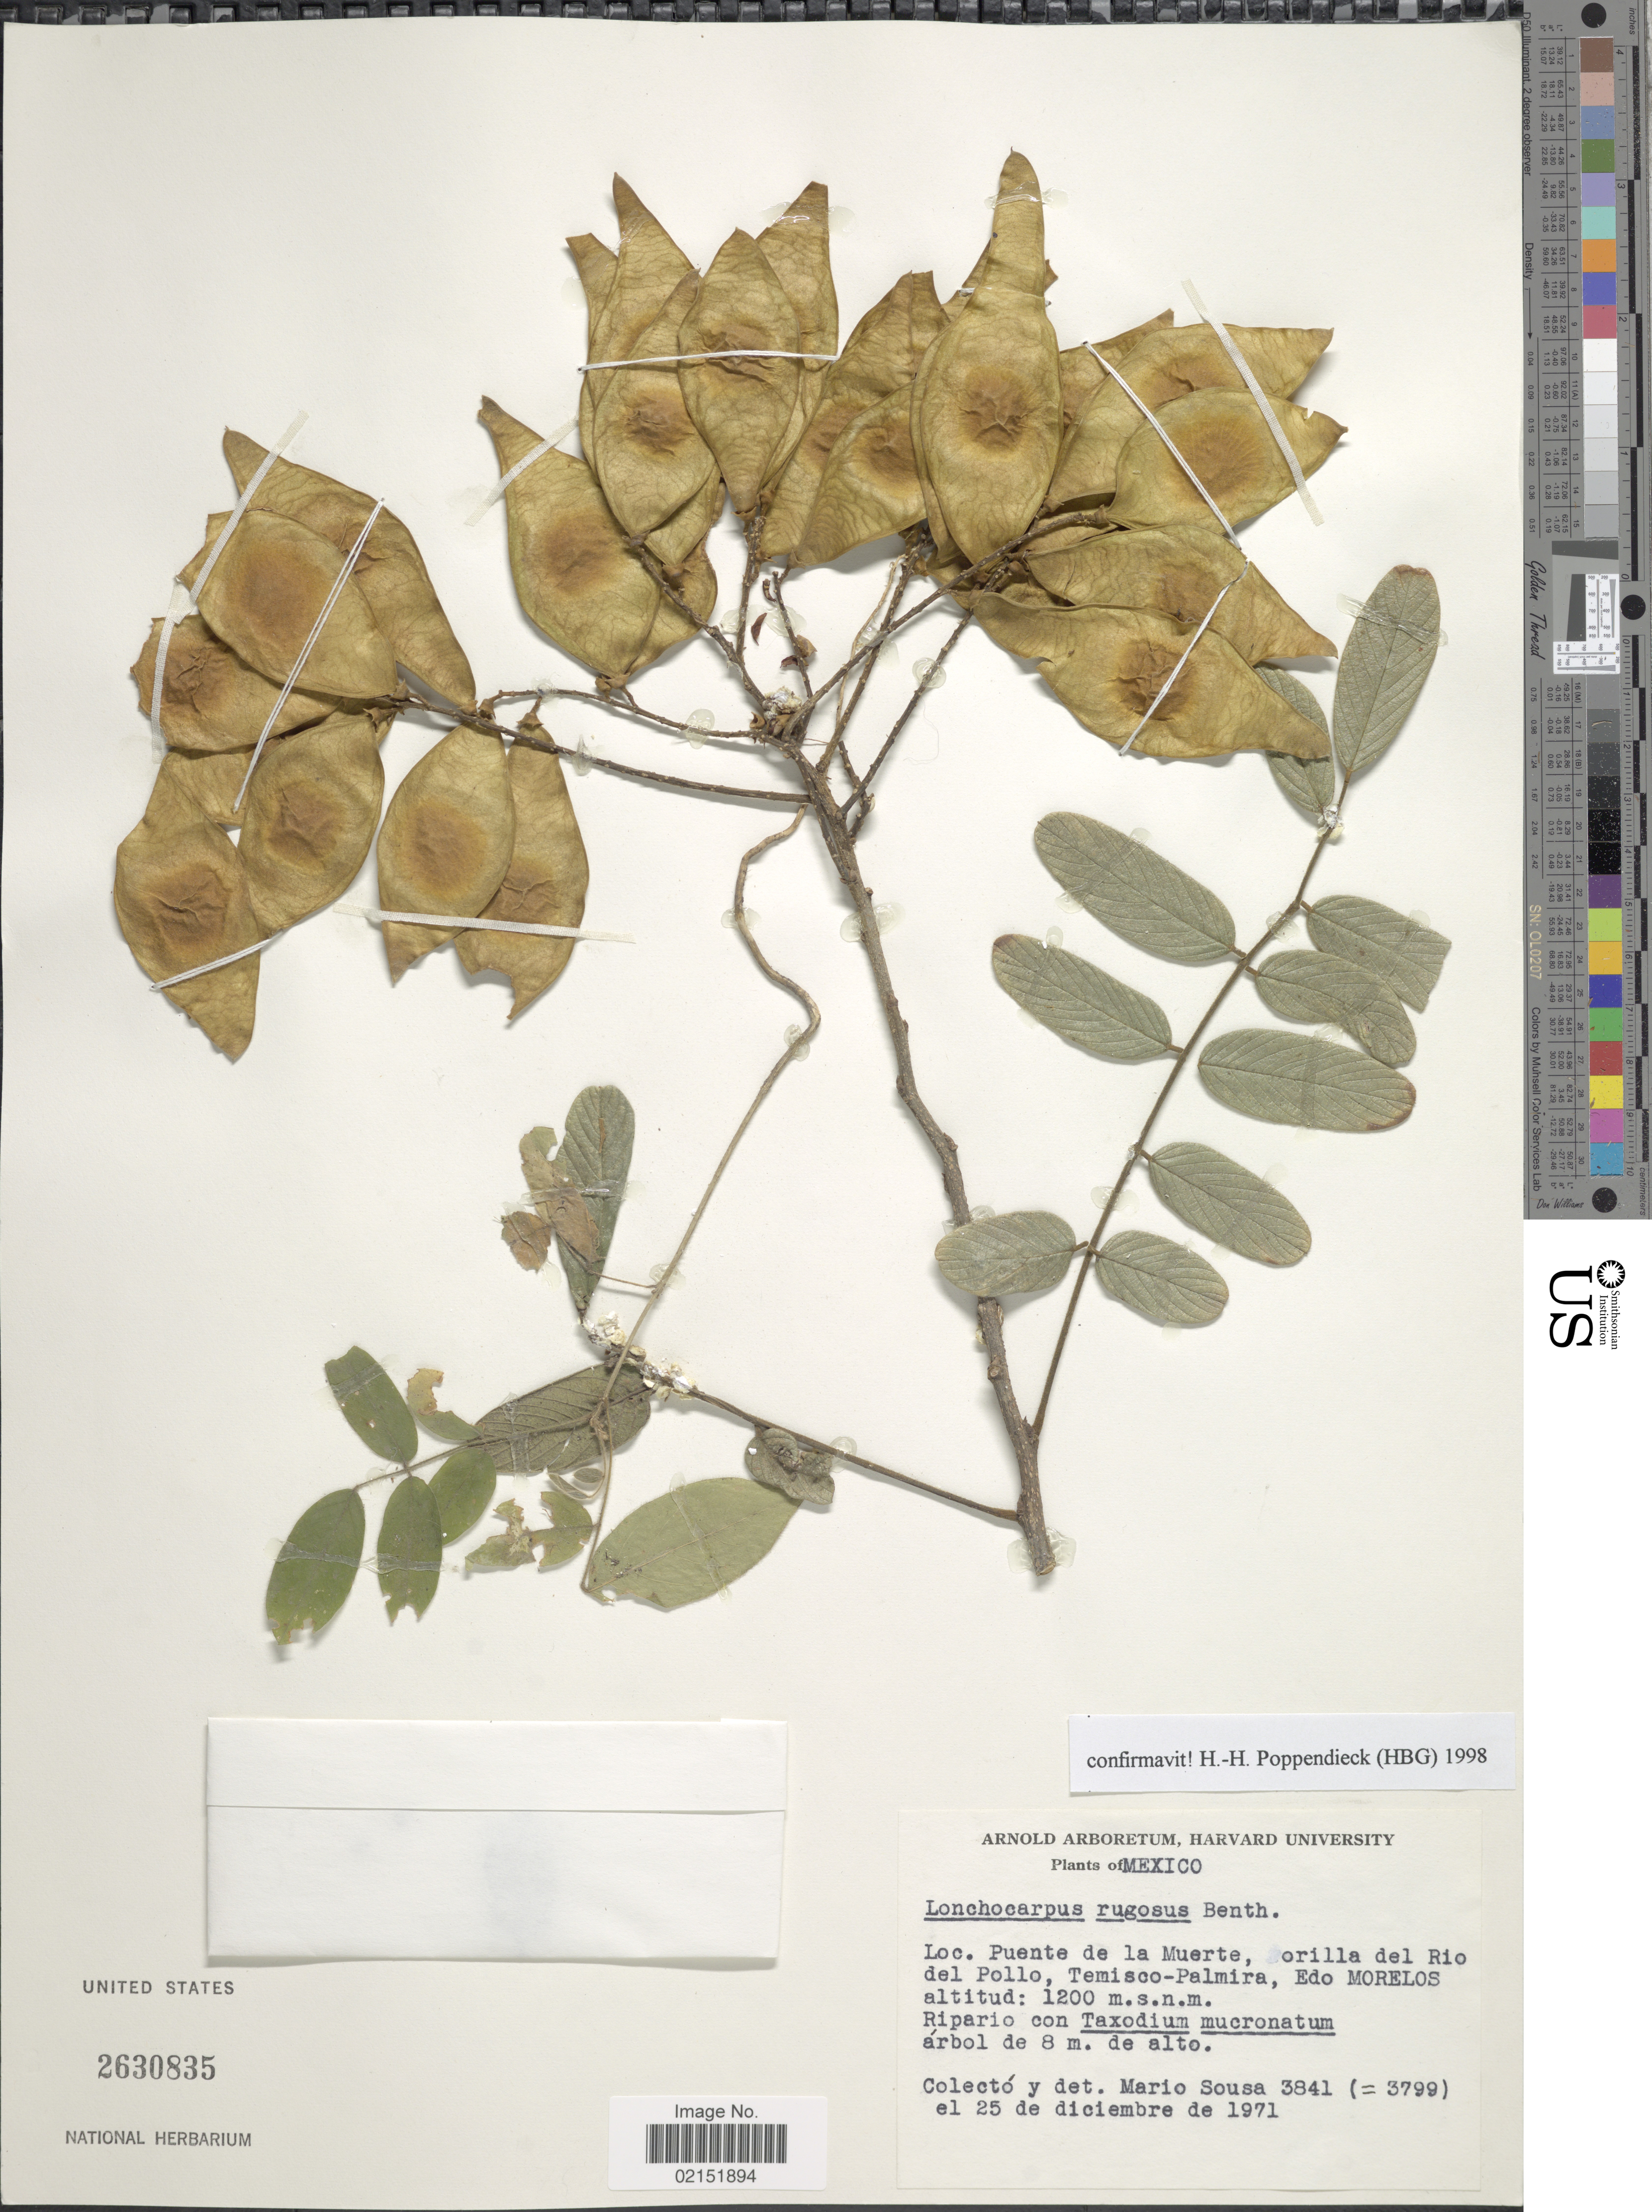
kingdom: Plantae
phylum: Tracheophyta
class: Magnoliopsida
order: Fabales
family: Fabaceae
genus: Lonchocarpus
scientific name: Lonchocarpus rugosus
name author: Benth.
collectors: M. Sousa S.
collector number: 3841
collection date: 1971-12-25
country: Mexico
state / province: Morelos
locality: Puente de la Muerte, orilla del Rio del Pollo, Temisco-Palmira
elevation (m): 1200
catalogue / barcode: US 2630835